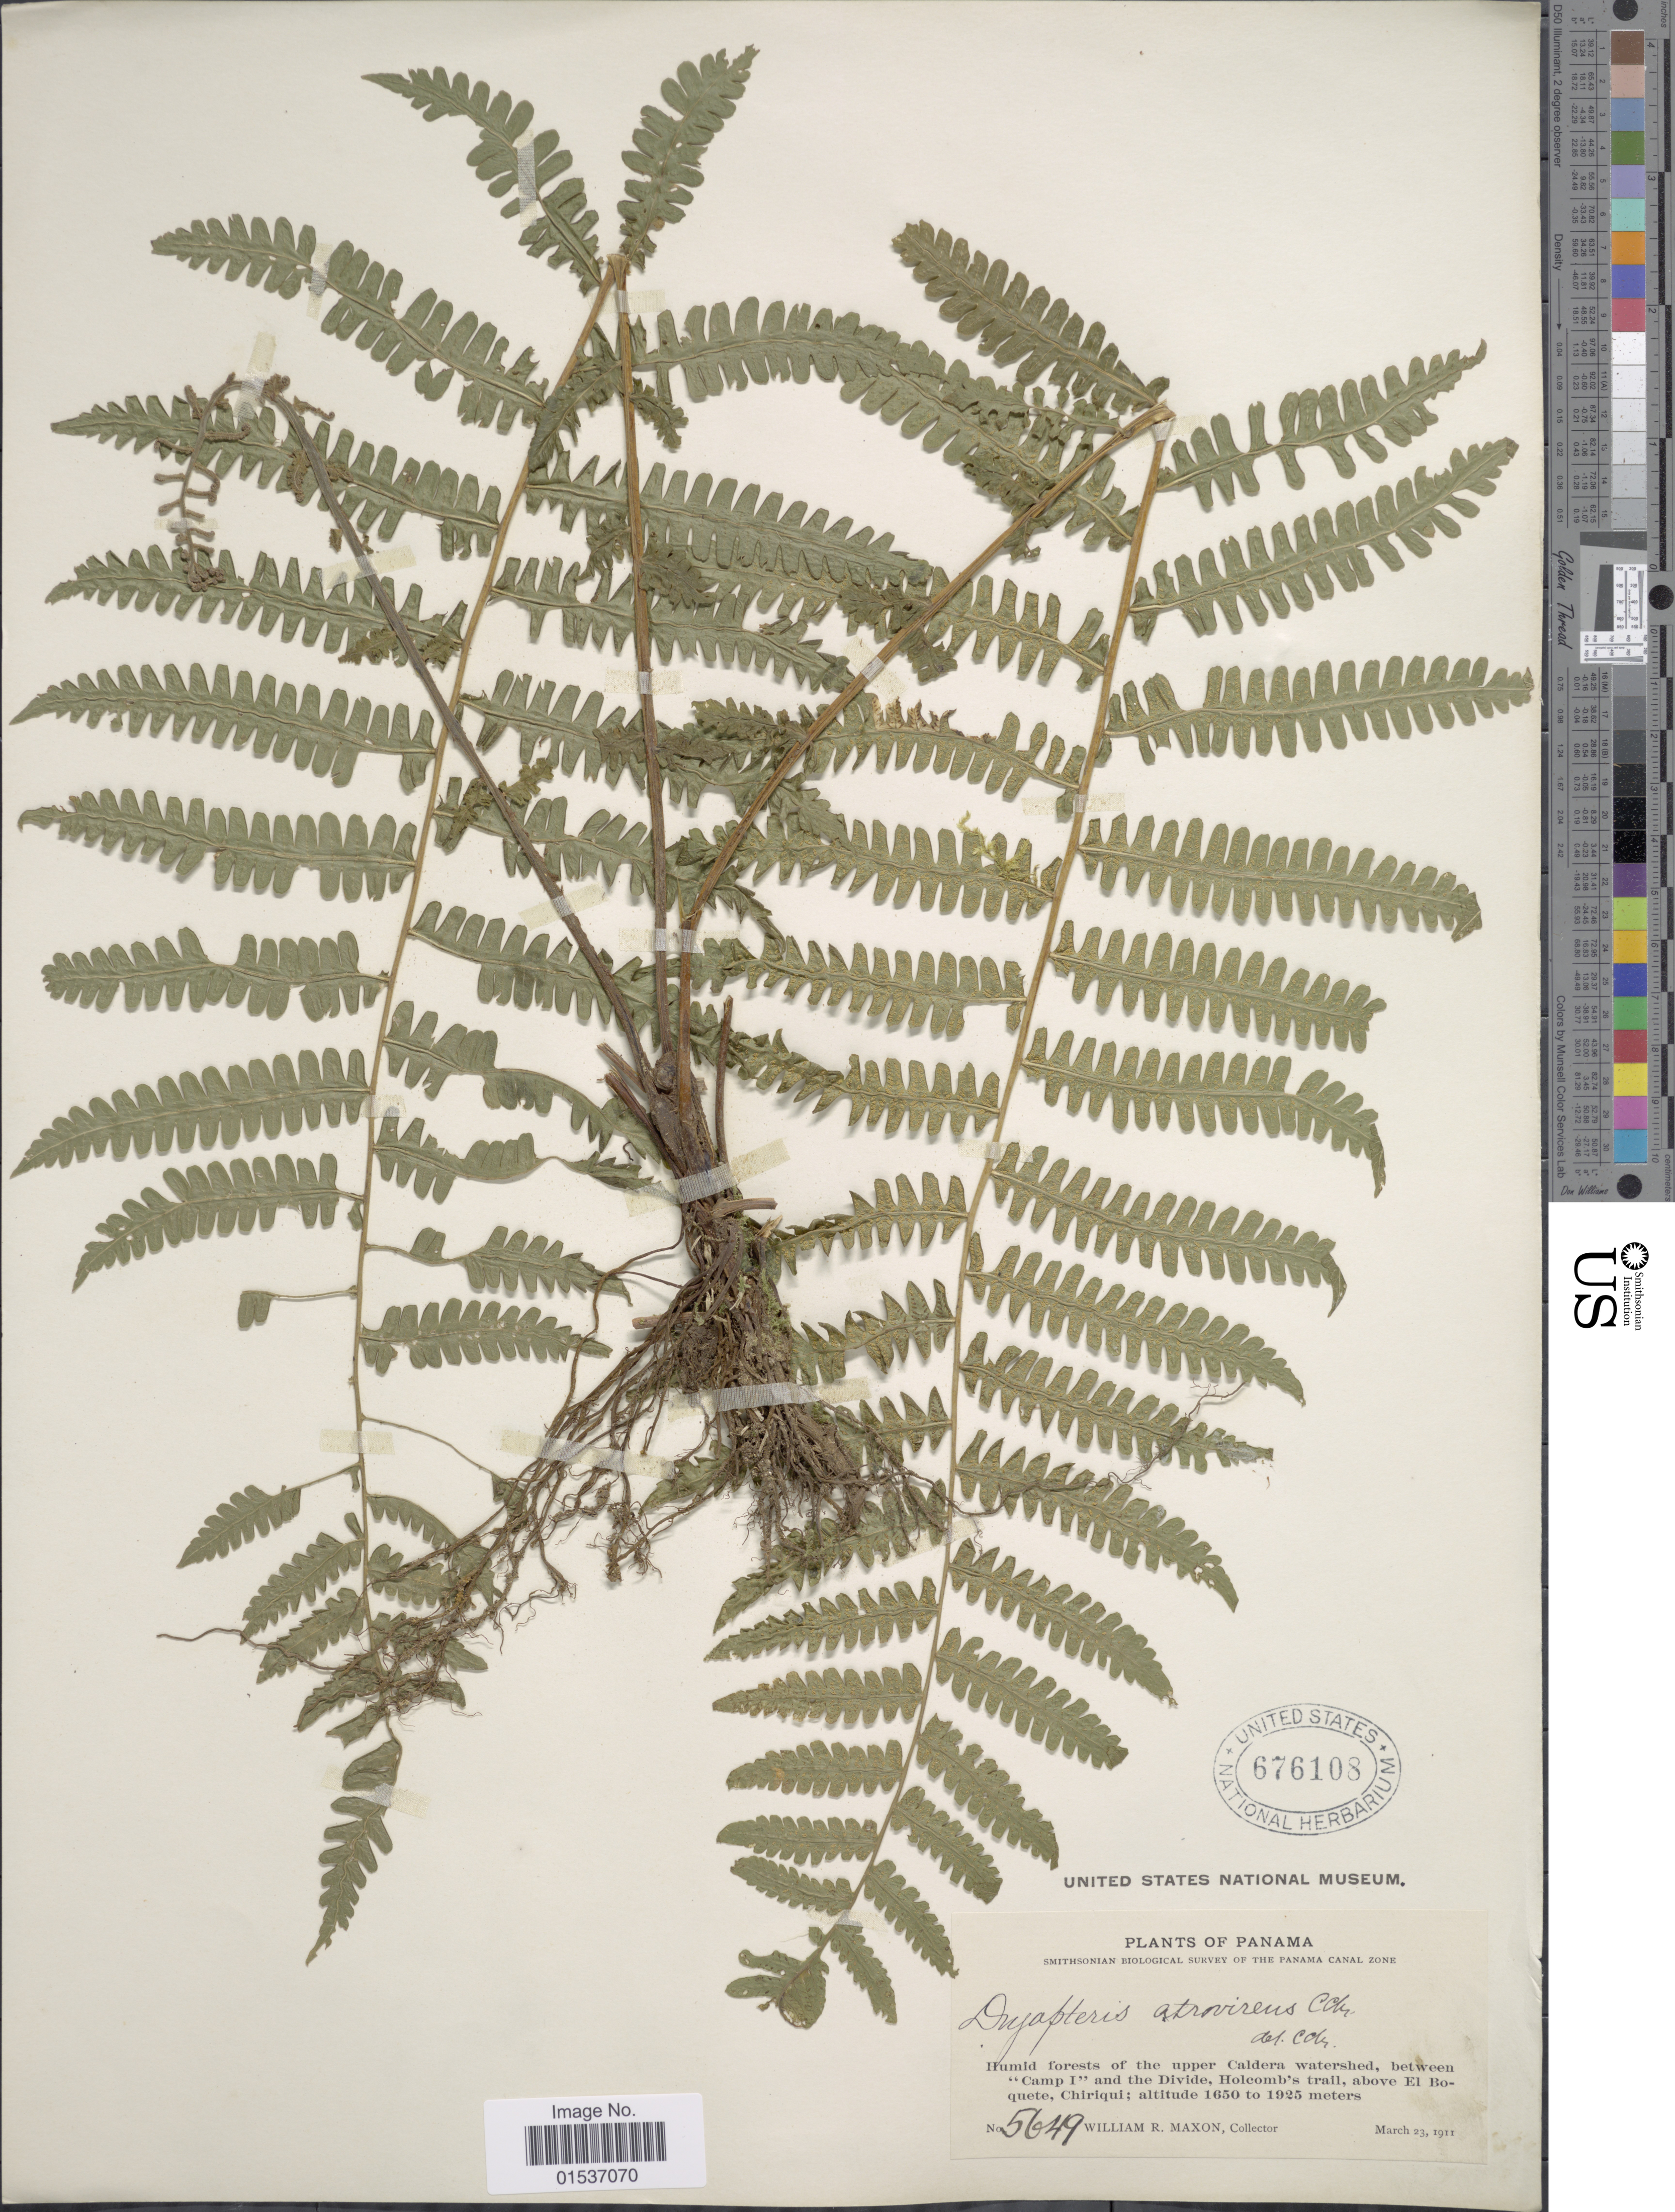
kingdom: Plantae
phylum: Tracheophyta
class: Polypodiopsida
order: Polypodiales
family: Thelypteridaceae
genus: Thelypteris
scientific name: Thelypteris atrovirens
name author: (C. Chr.) C.F. Reed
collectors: W. R. Maxon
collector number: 5649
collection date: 1911-03-23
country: Panama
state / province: Panamá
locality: Panama, Humid forests of the upper Caldera watershed, between "Camp I", and the Divide. Holcomb's trail, above El Boquete, Chiriqui.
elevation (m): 1650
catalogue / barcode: US 676108